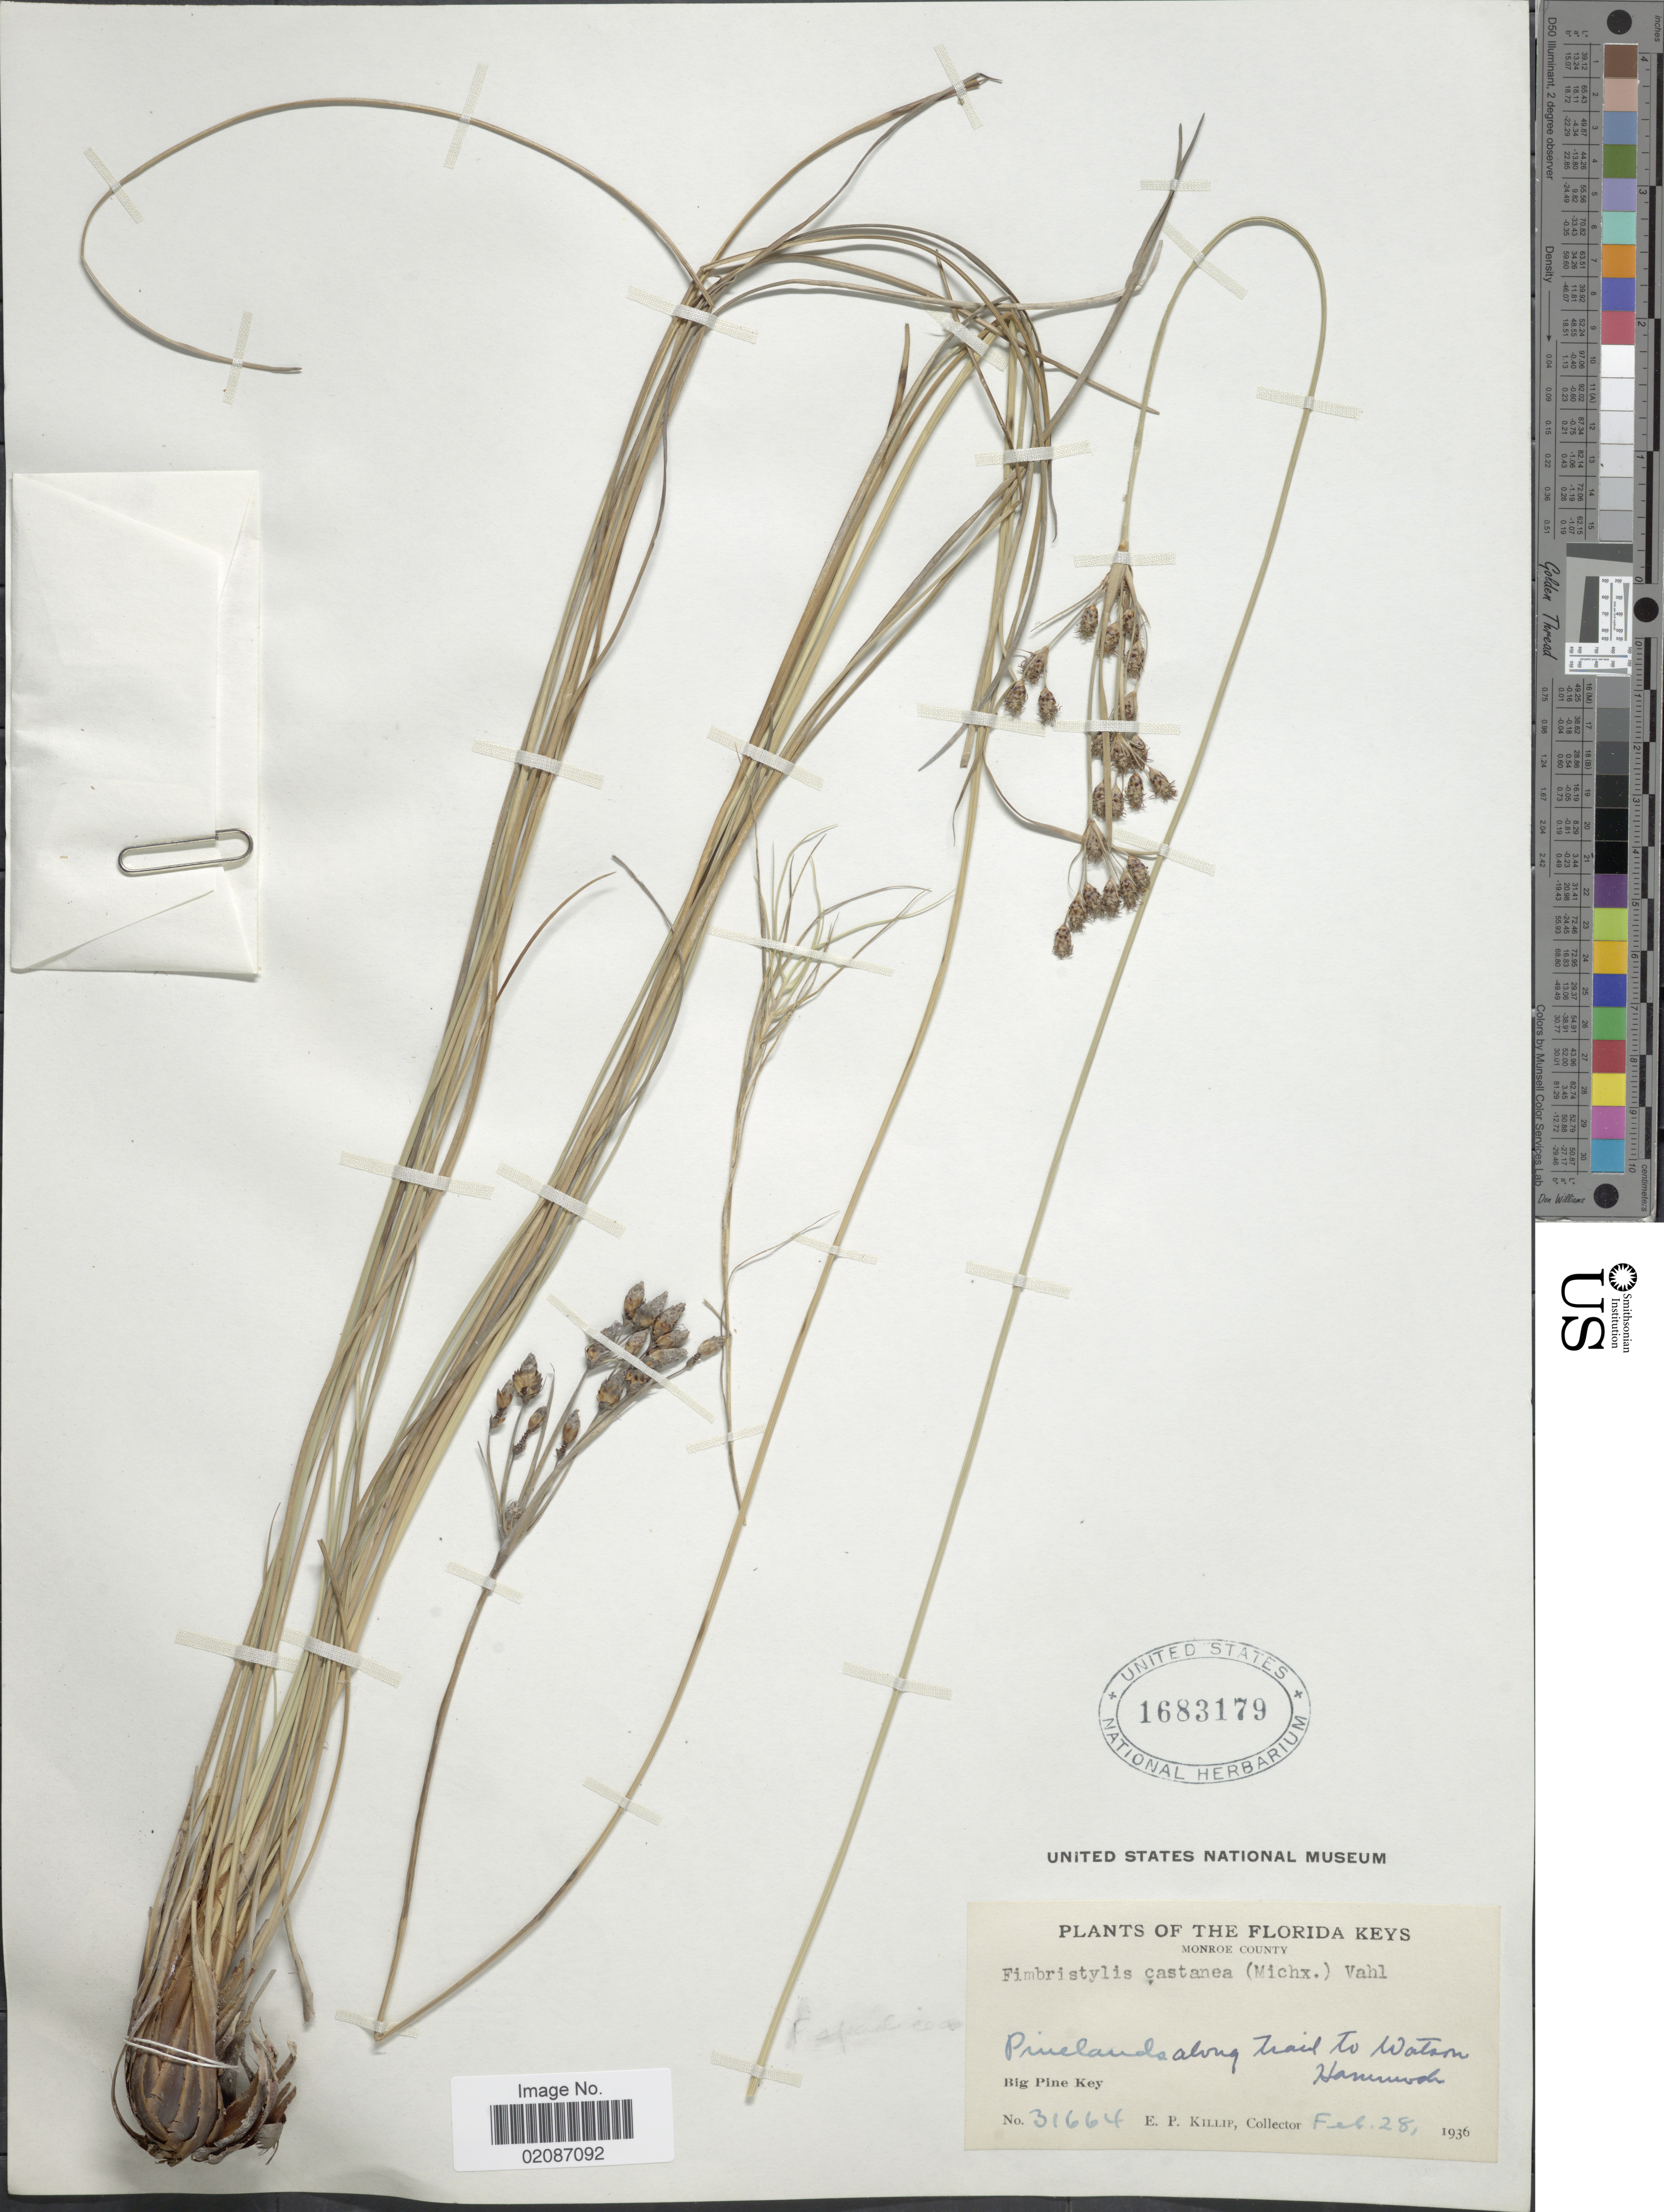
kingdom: Plantae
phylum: Tracheophyta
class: Liliopsida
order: Poales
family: Cyperaceae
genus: Fimbristylis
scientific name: Fimbristylis castanea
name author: (Michx.) Vahl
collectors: E. P. Killip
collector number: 31664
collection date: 1936-02-28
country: United States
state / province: Florida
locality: Florida Keys, Monroe County, Big Pine Key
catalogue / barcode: US 1683179